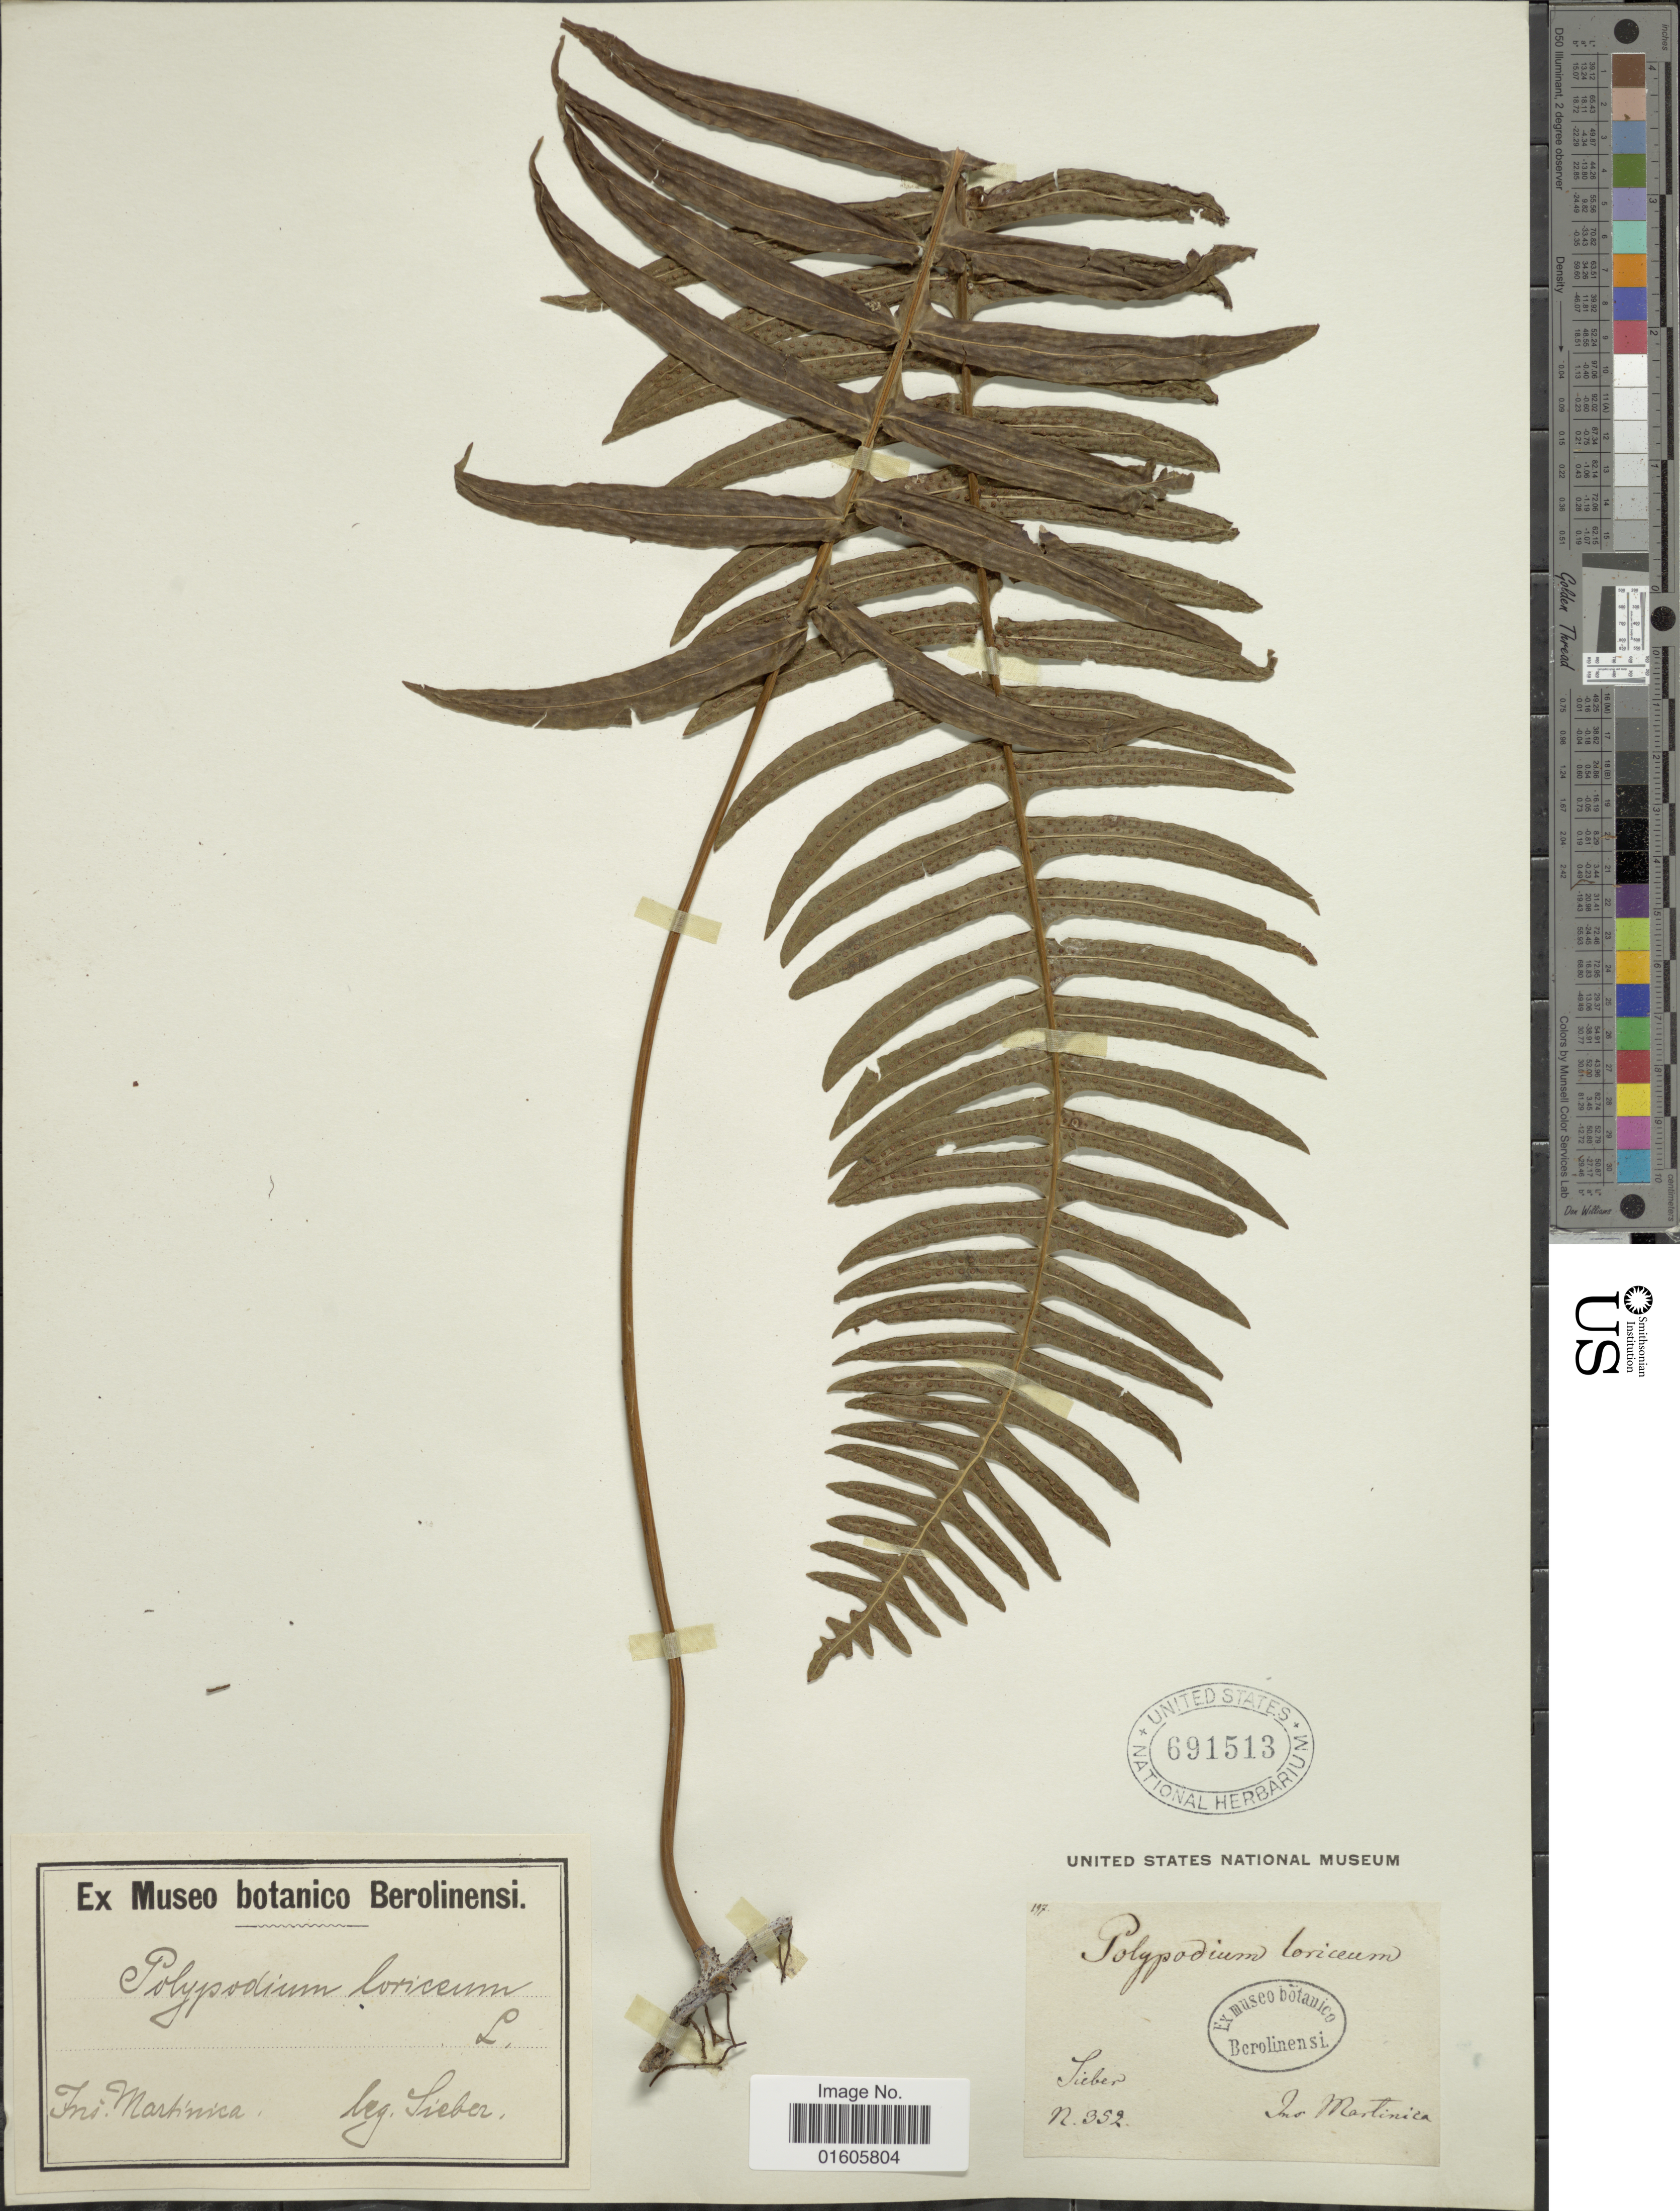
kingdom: Plantae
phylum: Tracheophyta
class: Polypodiopsida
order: Polypodiales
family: Polypodiaceae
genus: Serpocaulon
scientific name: Serpocaulon loriceum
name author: (L.) A.R. Sm.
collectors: -- Sieber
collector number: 352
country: Martinique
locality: Ins. Martinica.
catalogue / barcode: US 691513